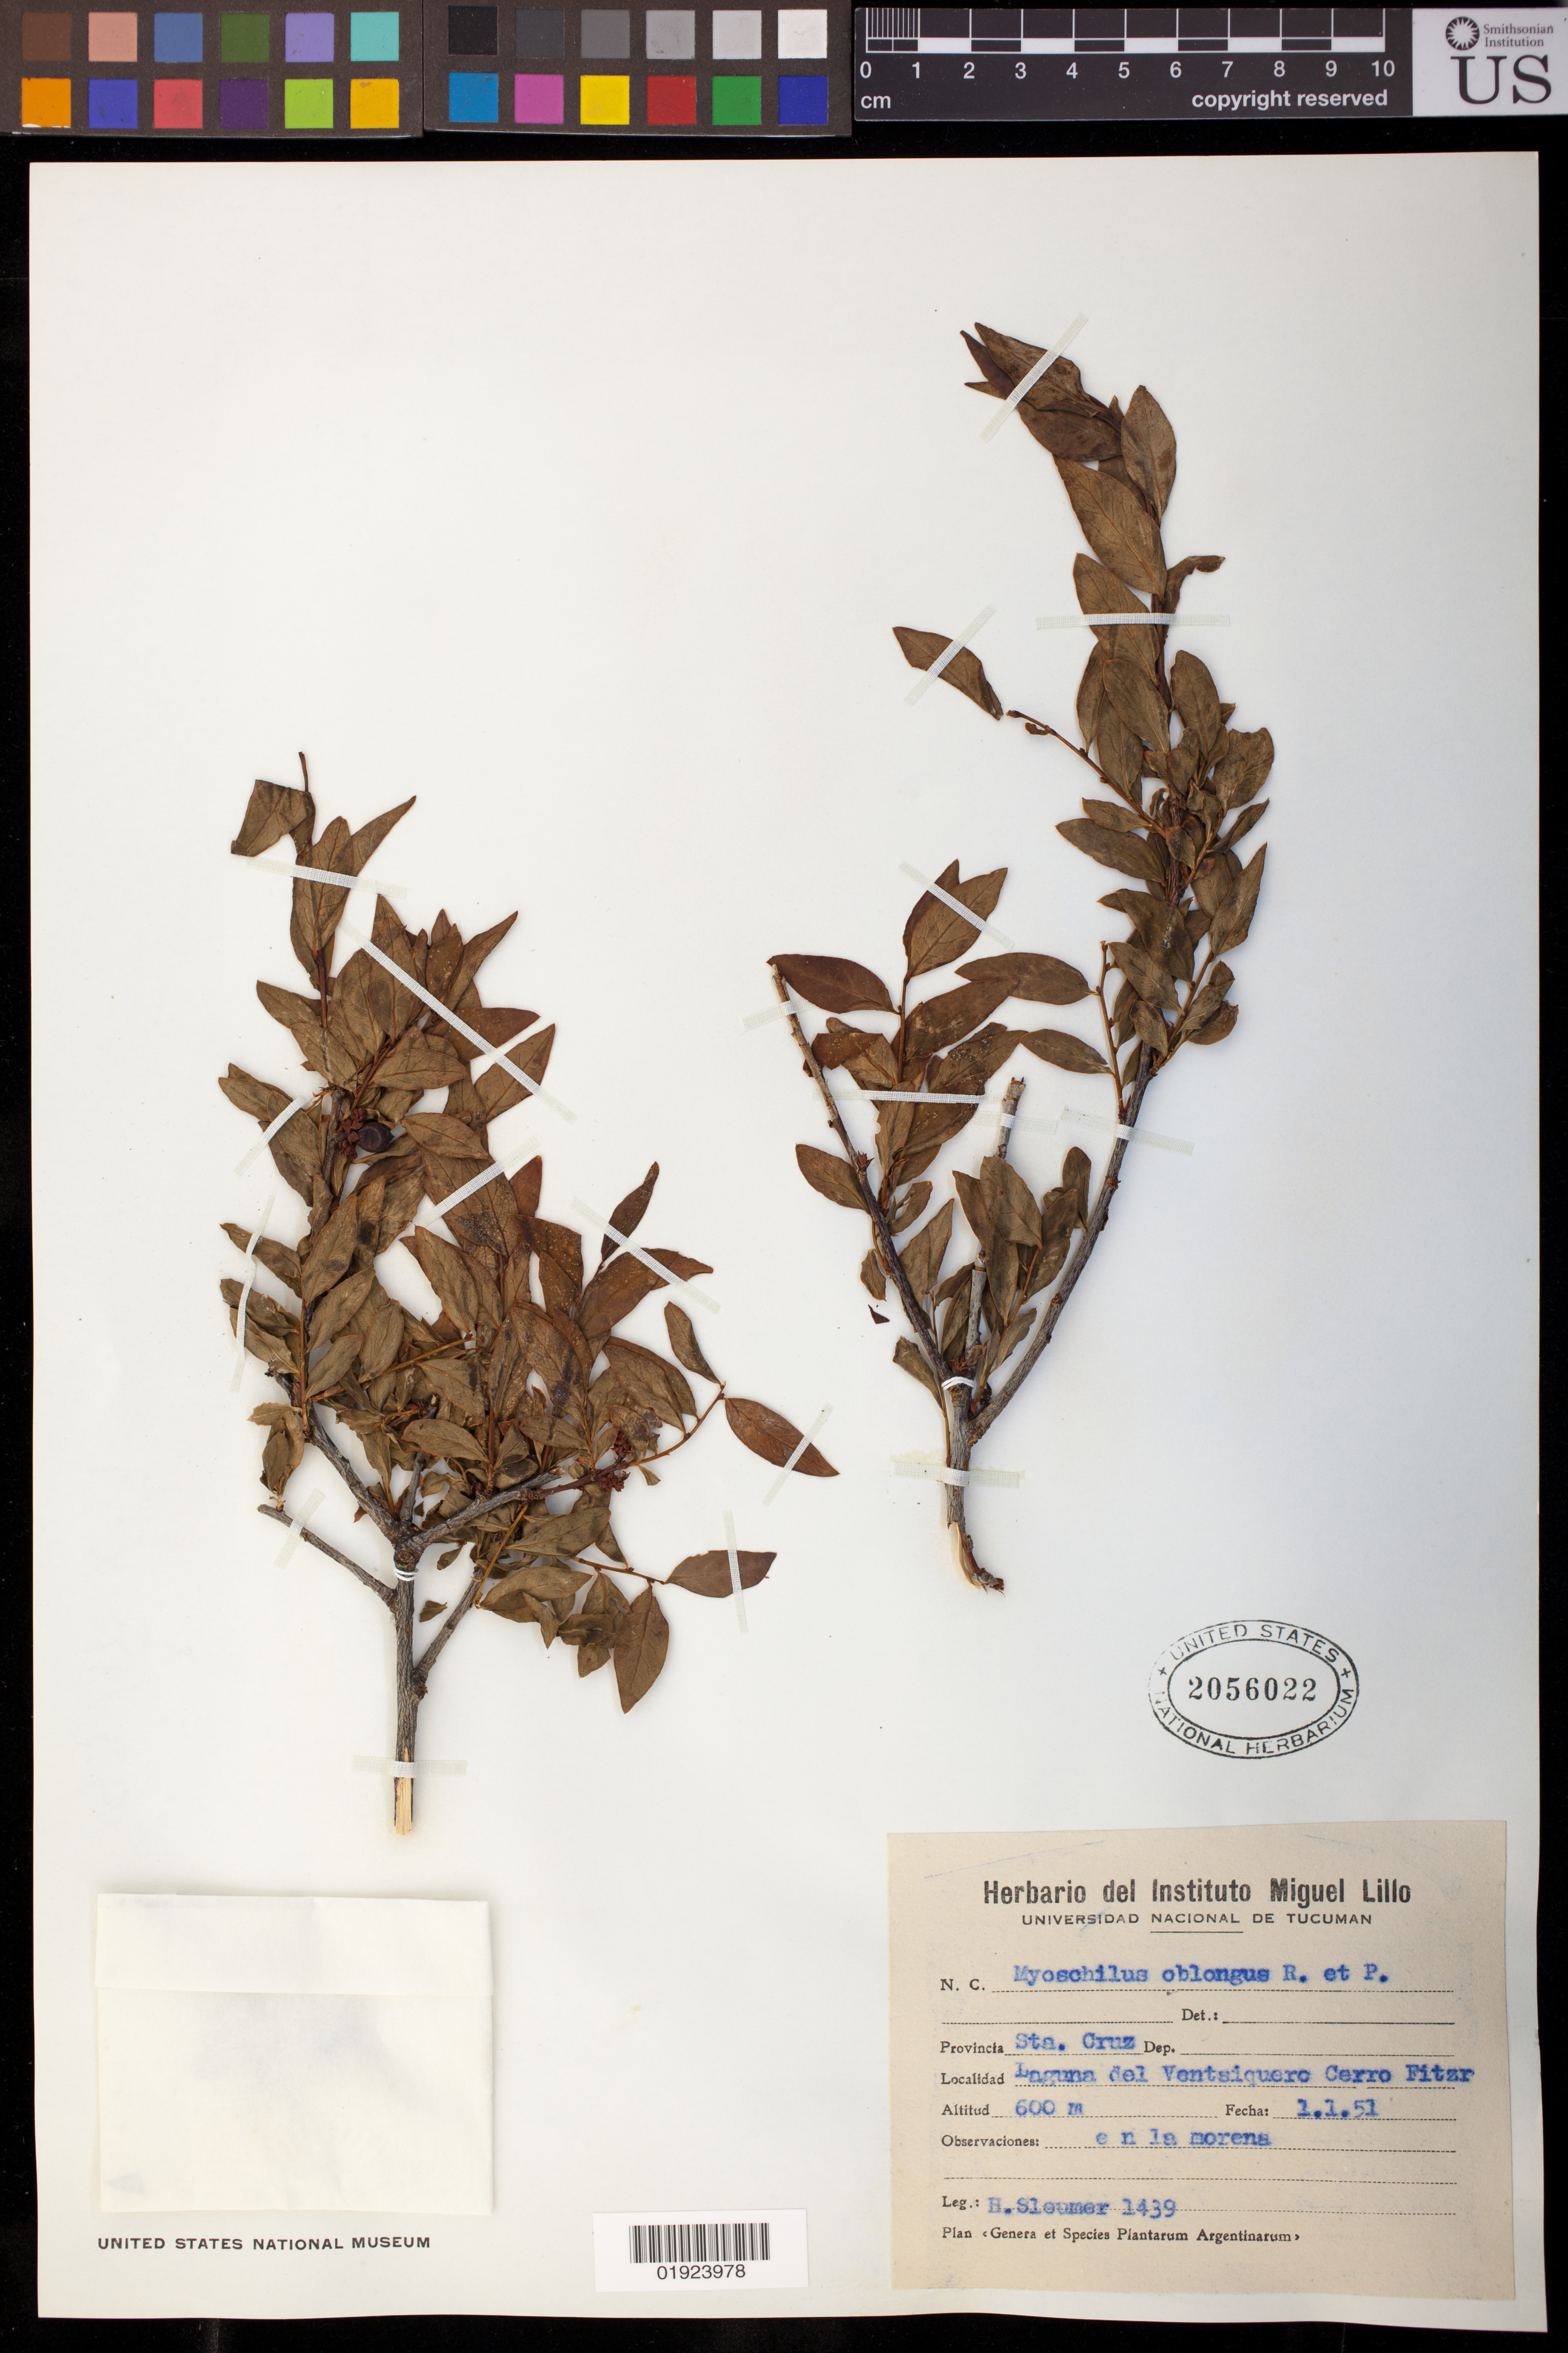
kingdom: Plantae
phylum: Tracheophyta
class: Magnoliopsida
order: Santalales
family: Santalaceae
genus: Myoschilos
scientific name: Myoschilos oblongus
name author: Ruiz & Pav.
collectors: H. O. Sleumer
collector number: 1439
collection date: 1951-01-01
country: Argentina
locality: Laguna del Ventsiquero [Laguna del Ventisquero], Cerro Fitzr [Monte Fitz Roy]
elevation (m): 600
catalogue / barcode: US 2056022